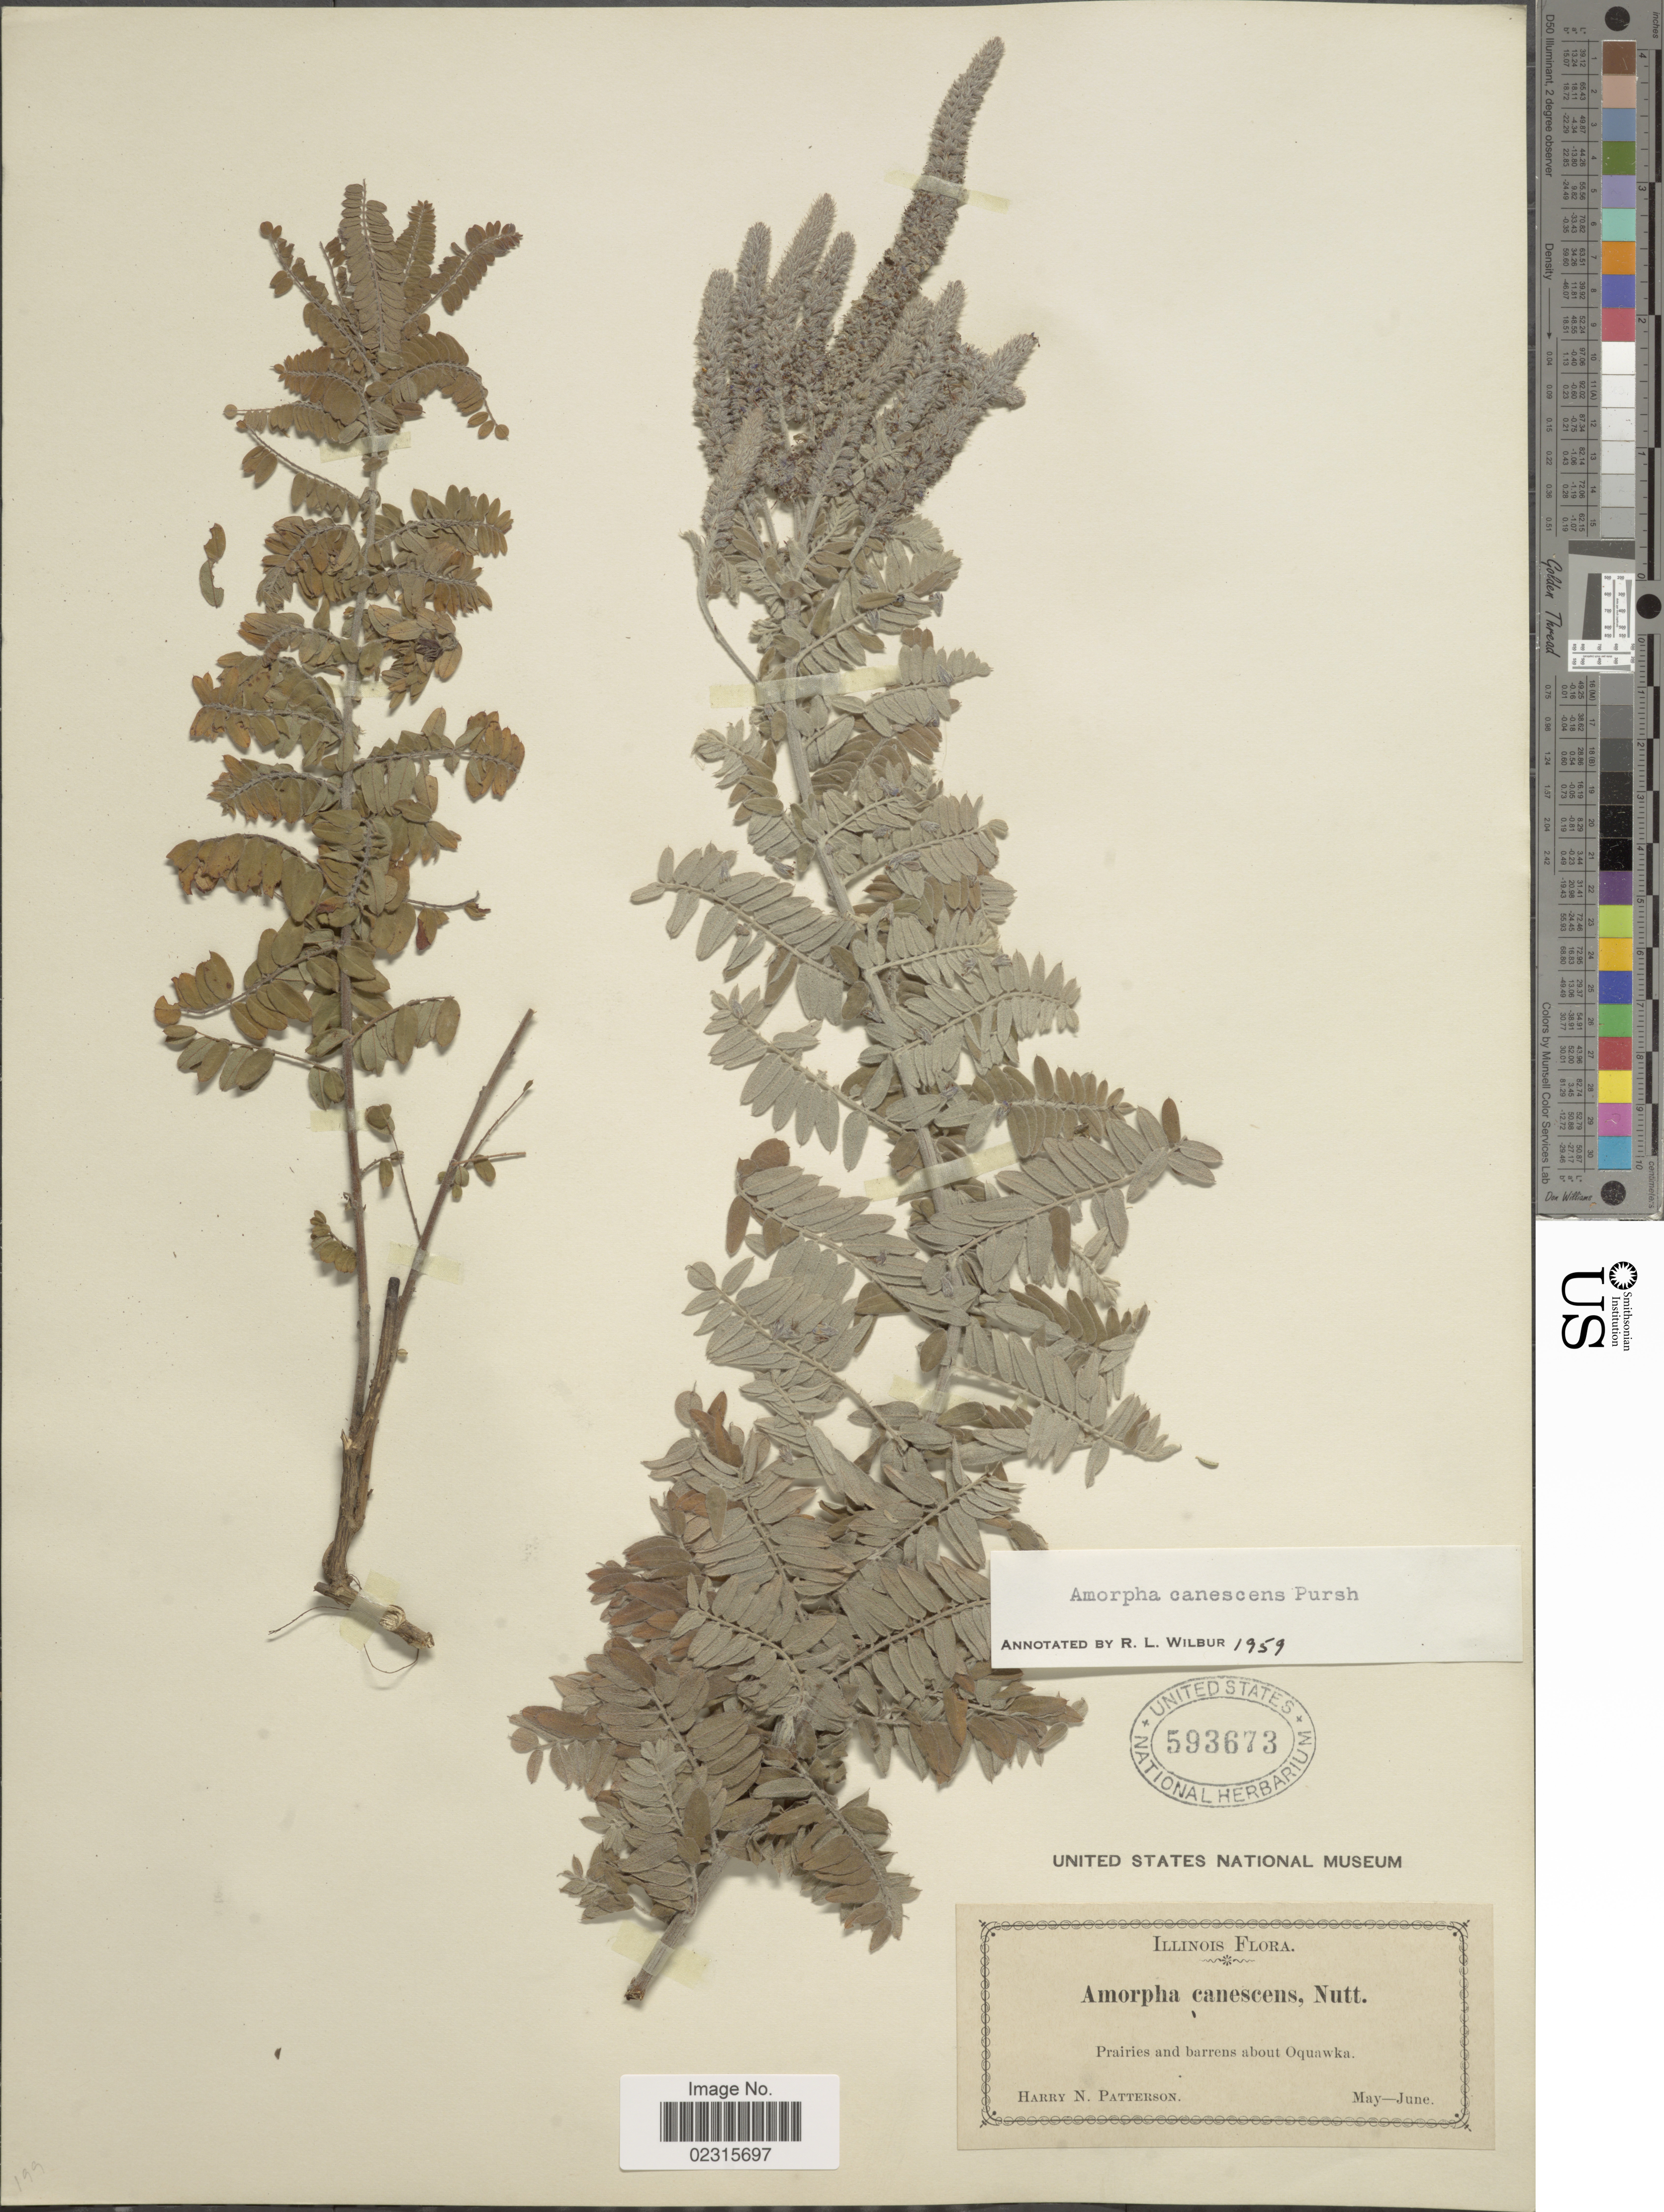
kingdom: Plantae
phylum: Tracheophyta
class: Magnoliopsida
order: Fabales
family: Fabaceae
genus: Amorpha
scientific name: Amorpha canescens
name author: Pursh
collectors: H. N. Patterson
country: United States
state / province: Illinois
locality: Prairies and barrens about Oquawka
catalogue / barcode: US 593673